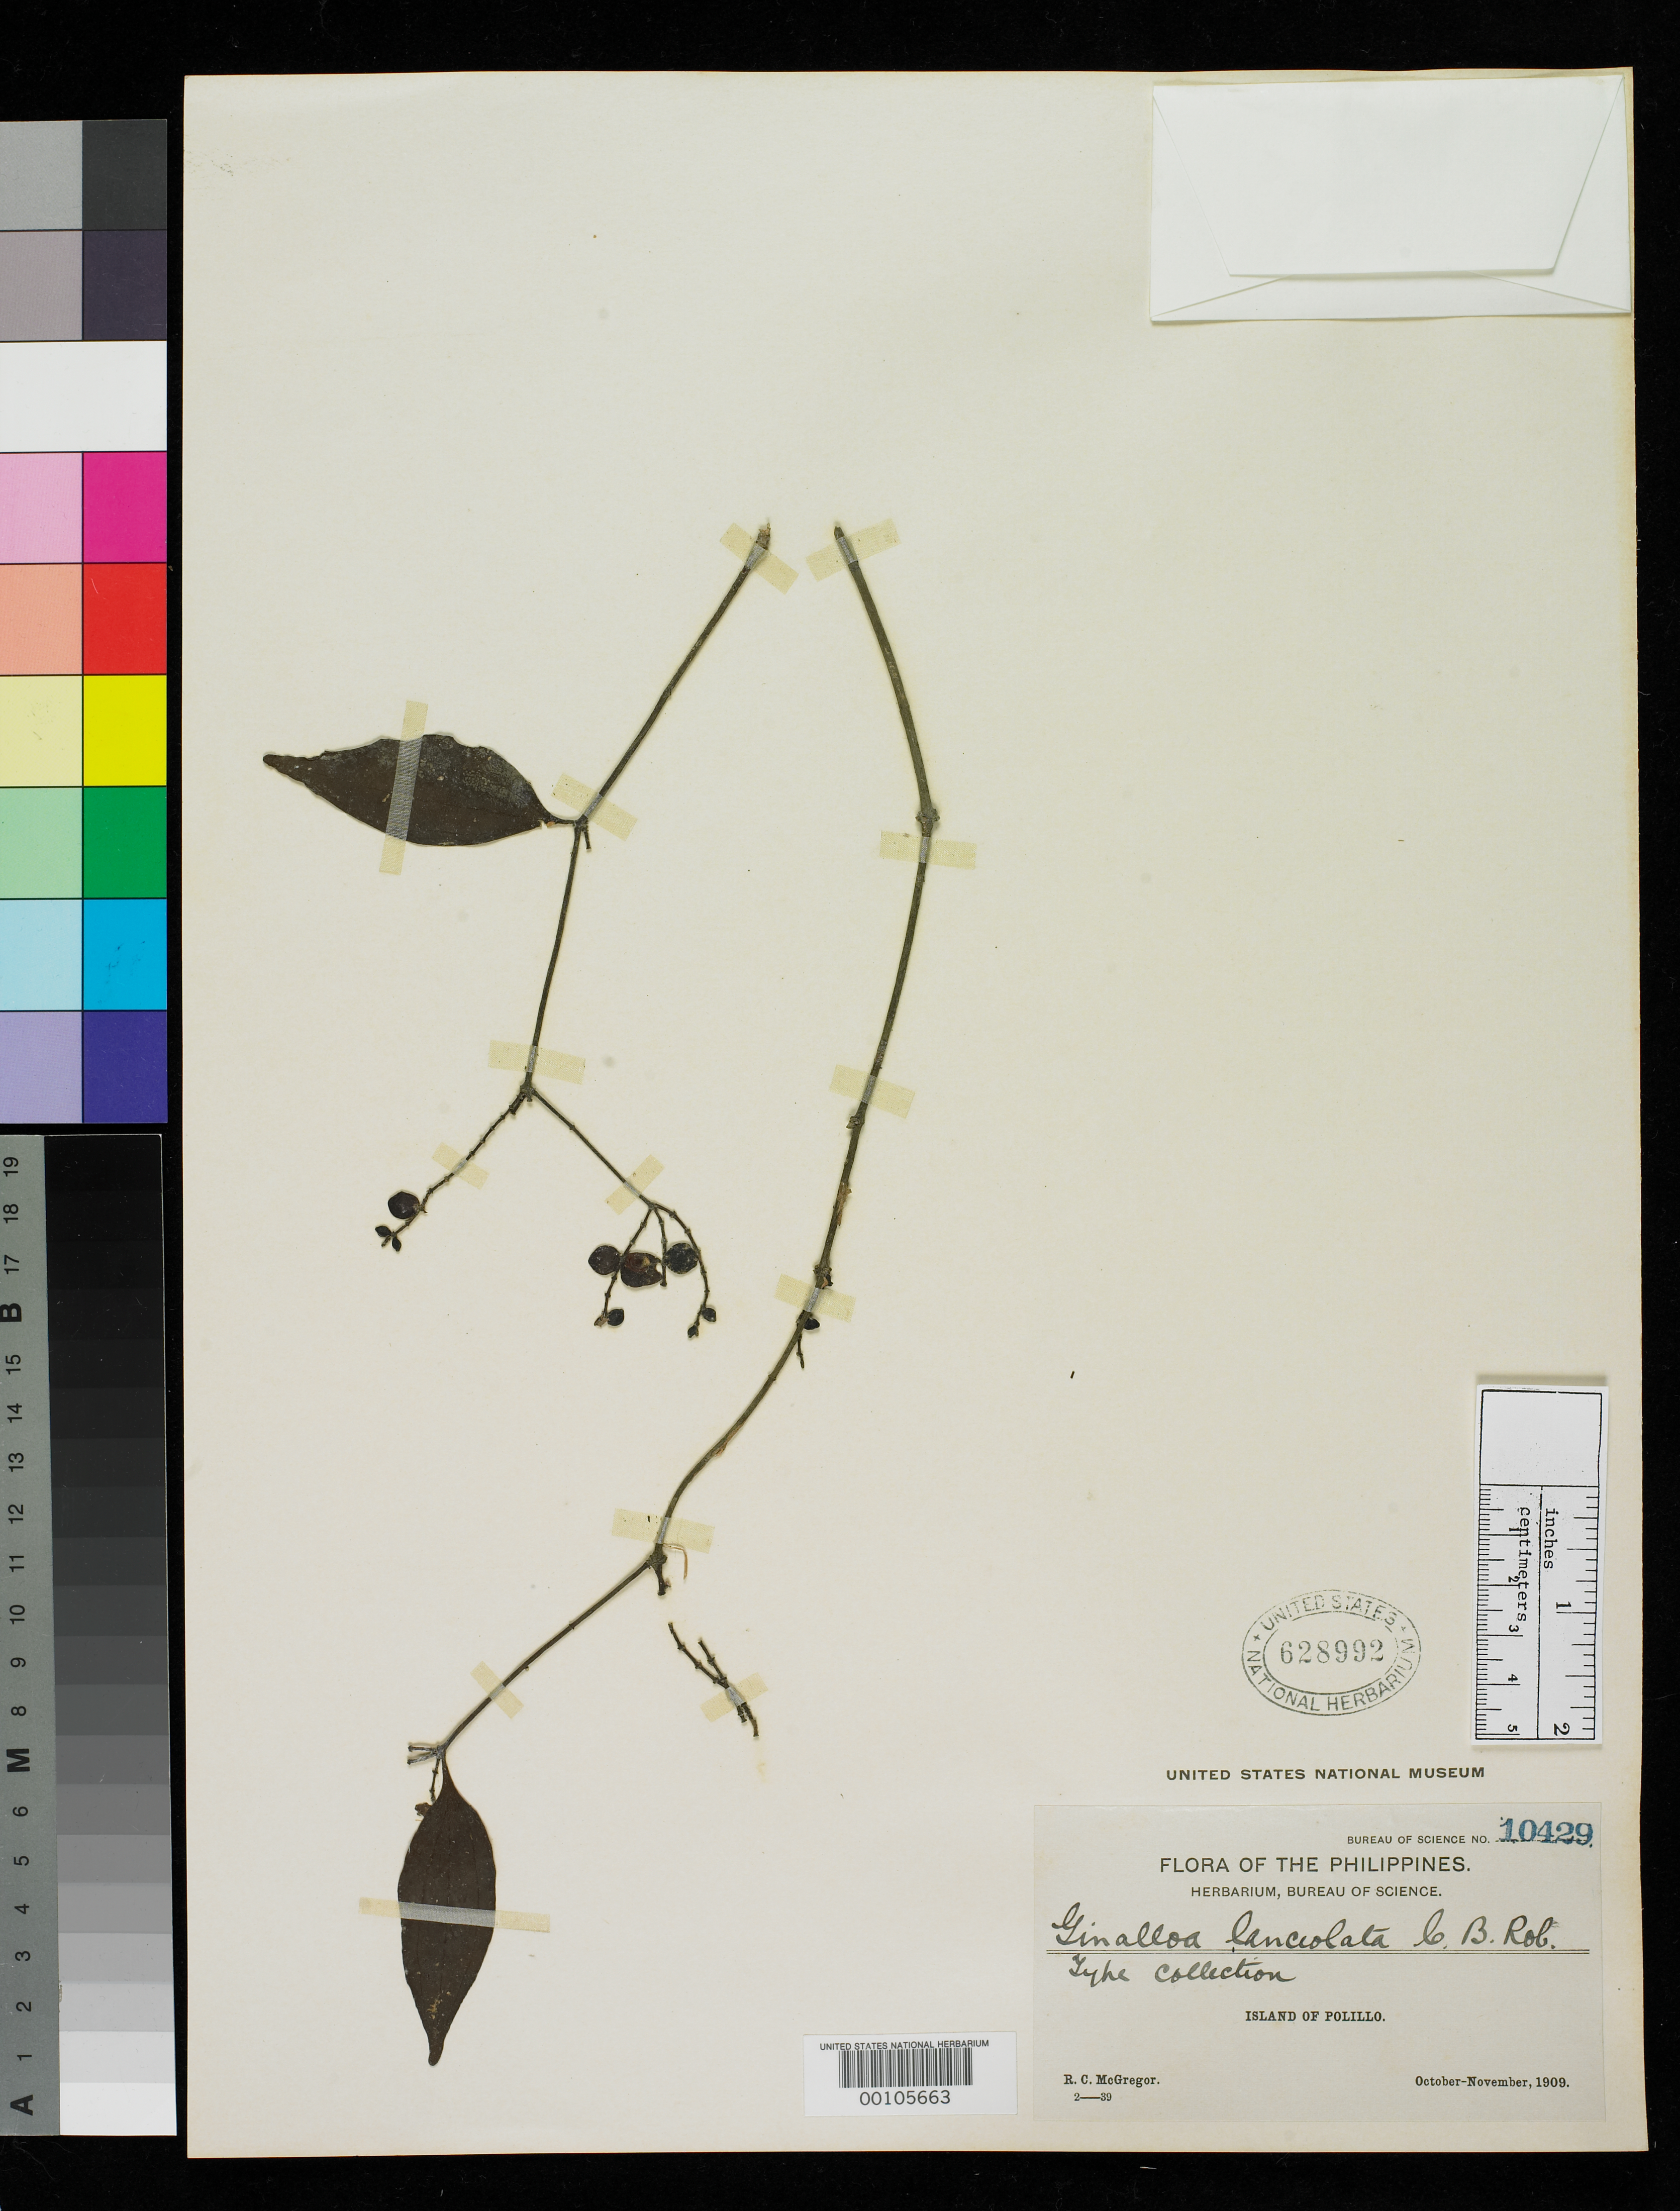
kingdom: Plantae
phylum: Tracheophyta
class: Magnoliopsida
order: Santalales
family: Viscaceae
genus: Ginalloa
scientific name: Ginalloa lanceolata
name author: C.B. Rob.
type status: Syntype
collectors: R. C. McGregor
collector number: Bur. Sci. 10429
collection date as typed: Oct 1909 to -- Nov 1909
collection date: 1909-10/1909-11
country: Philippines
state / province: Calabarzon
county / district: Quezon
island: Polillo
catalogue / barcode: US 628992